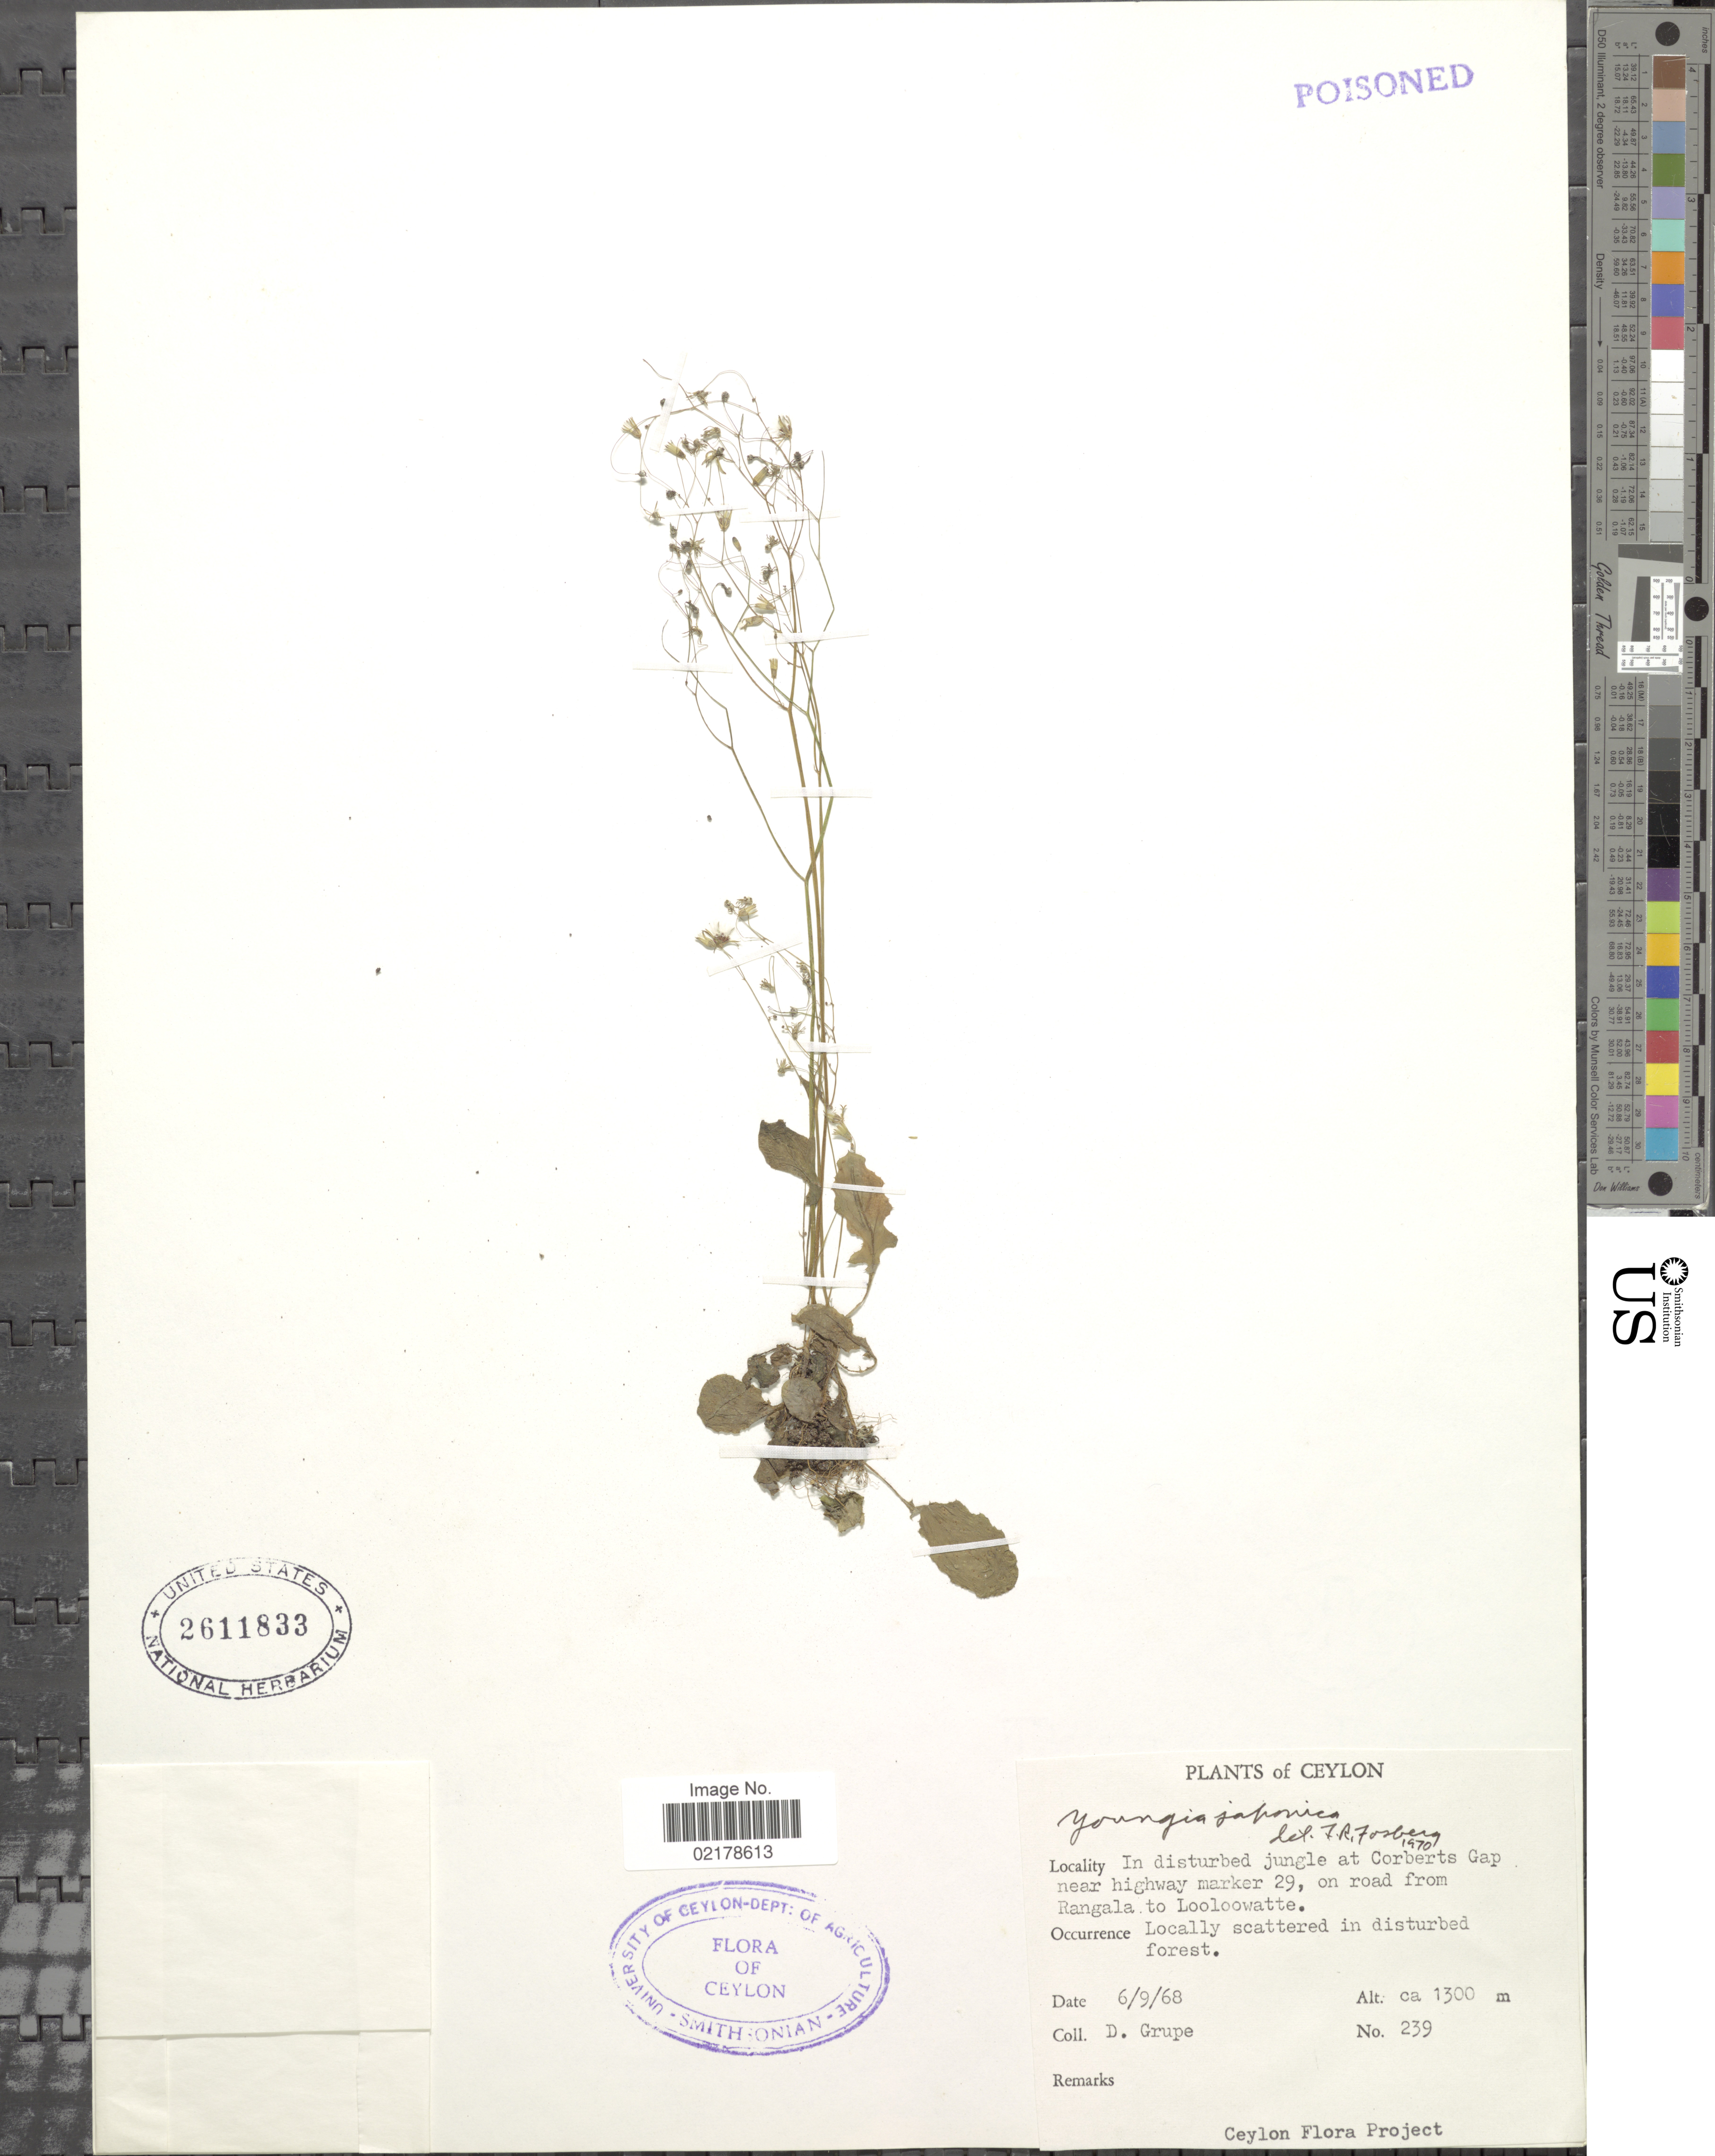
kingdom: Plantae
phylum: Tracheophyta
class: Magnoliopsida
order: Asterales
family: Asteraceae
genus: Youngia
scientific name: Youngia japonica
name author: (L.) DC.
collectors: D. Grupe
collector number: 239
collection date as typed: Transcribed d/m/y: 6/9/68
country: Sri Lanka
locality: Ceylon, In disturbed jungle at Corberts Gap near highway marker 29, on road from Rangala to Looloowatte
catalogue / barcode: US 2611833